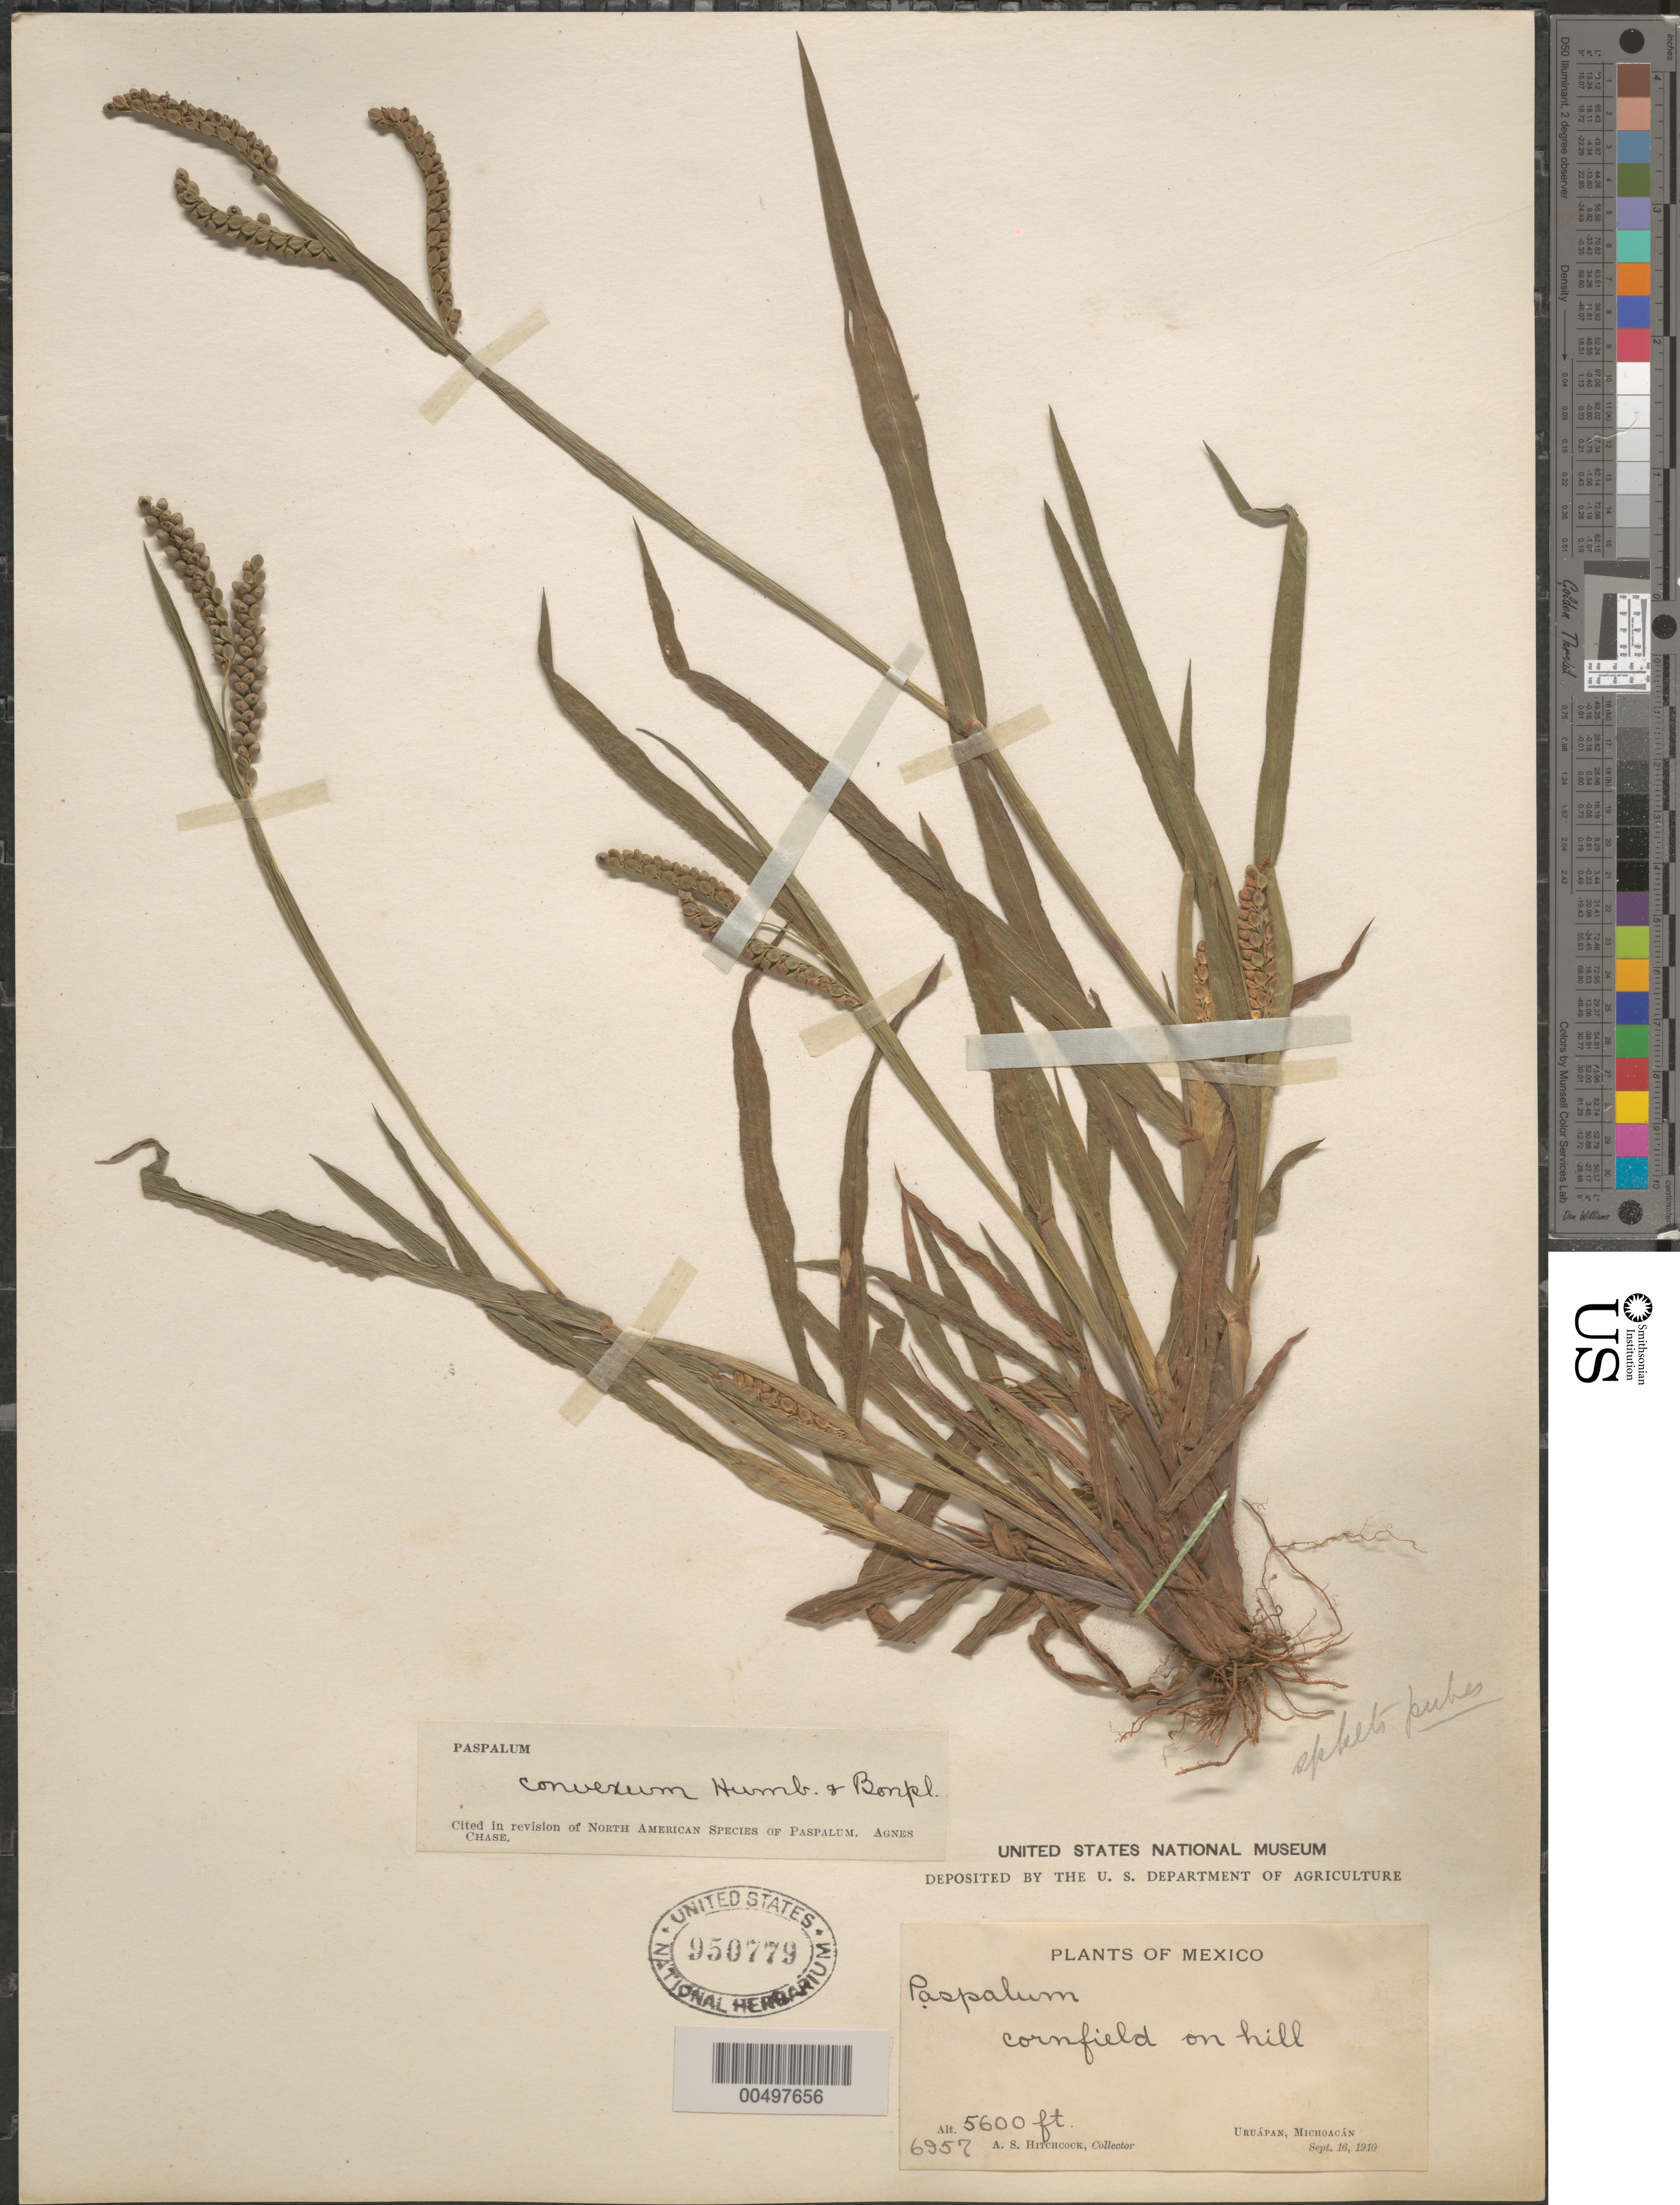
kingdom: Plantae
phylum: Tracheophyta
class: Liliopsida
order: Poales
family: Poaceae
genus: Paspalum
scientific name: Paspalum convexum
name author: Humb. & Bonpl. ex Flüggé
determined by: Chase, [M.] Agnes, (US)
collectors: A. S. Hitchcock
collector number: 6957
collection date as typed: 16 Sep 1910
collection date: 1910-09-16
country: Mexico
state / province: Michoacán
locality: Uruapán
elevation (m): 1707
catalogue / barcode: US 950779